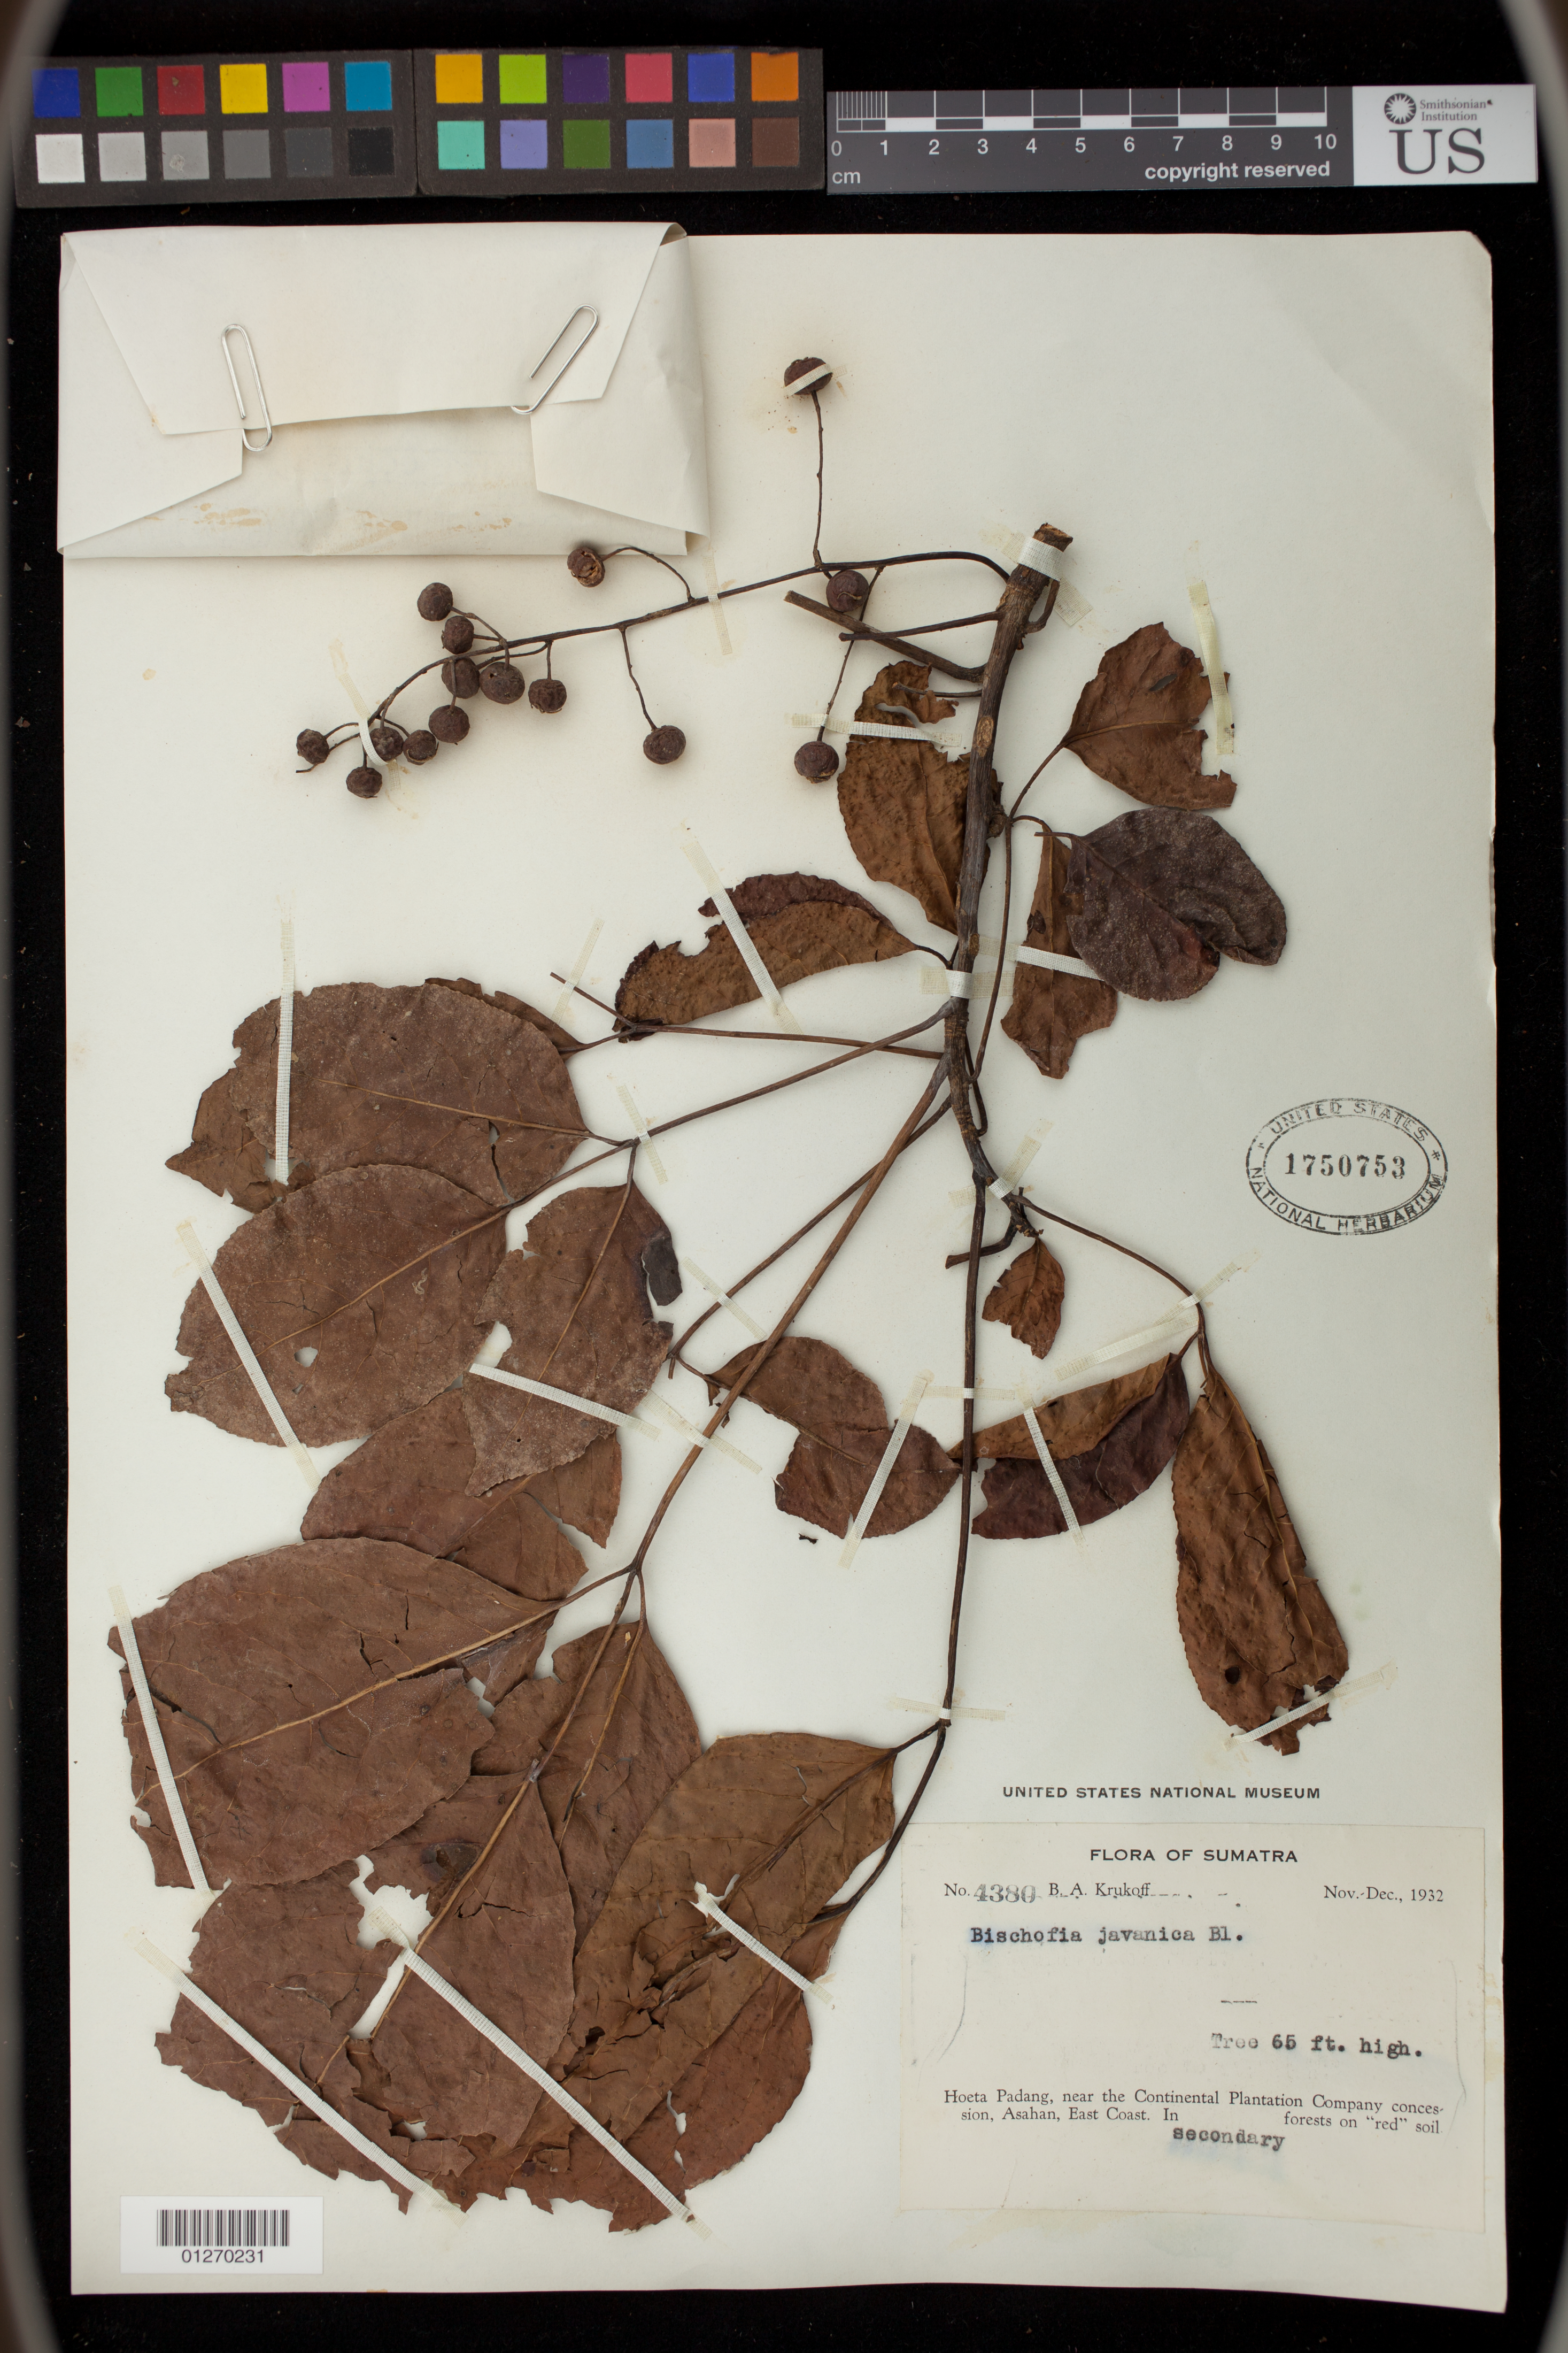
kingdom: Plantae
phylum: Tracheophyta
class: Magnoliopsida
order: Malpighiales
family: Phyllanthaceae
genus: Bischofia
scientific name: Bischofia javanica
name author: Blume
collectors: B. A. Krukoff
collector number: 4380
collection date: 1932-11/1932-12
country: Indonesia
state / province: Sumatra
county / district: Lampung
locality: Sumatra.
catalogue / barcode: US 1750753